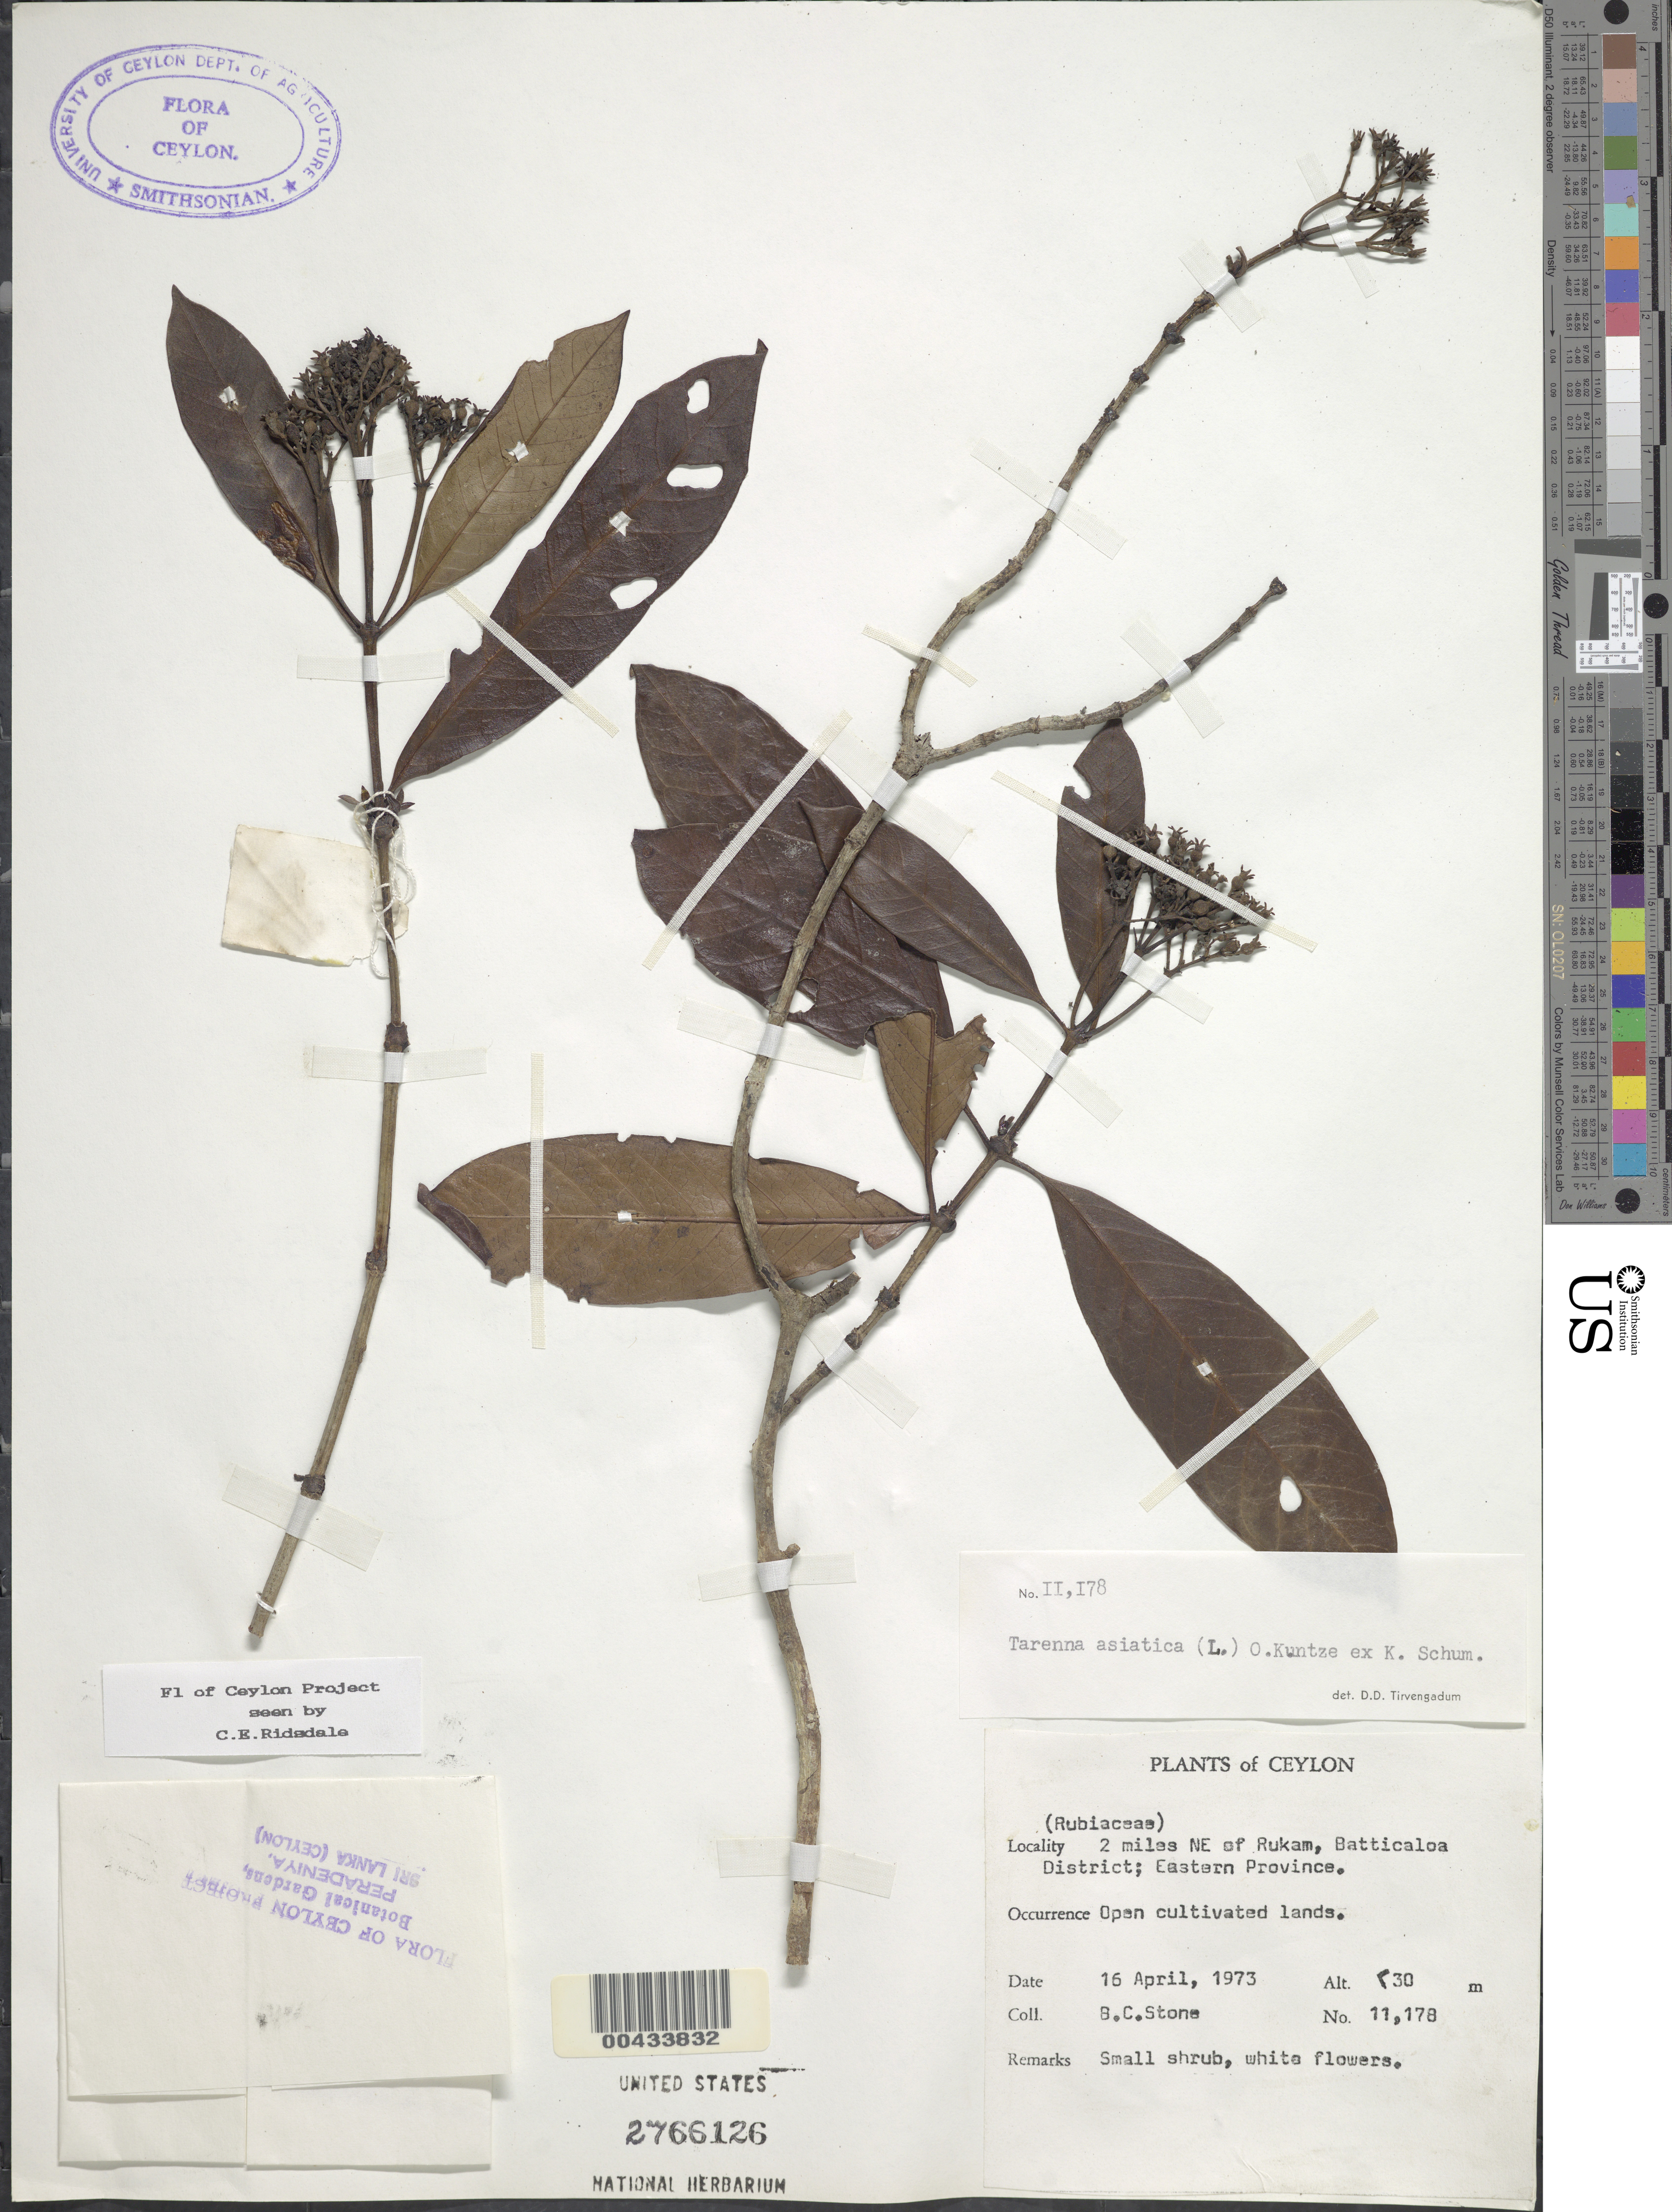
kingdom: Plantae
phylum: Tracheophyta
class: Magnoliopsida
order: Gentianales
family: Rubiaceae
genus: Tarenna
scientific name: Tarenna asiatica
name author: (L.) Kuntze ex K. Schum.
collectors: B. C. Stone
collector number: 11178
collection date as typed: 16 Apr 1973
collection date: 1973-04-16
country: Sri Lanka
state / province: Eastern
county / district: Batticaloa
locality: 2 mi NE of Rukam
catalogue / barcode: US 2766126